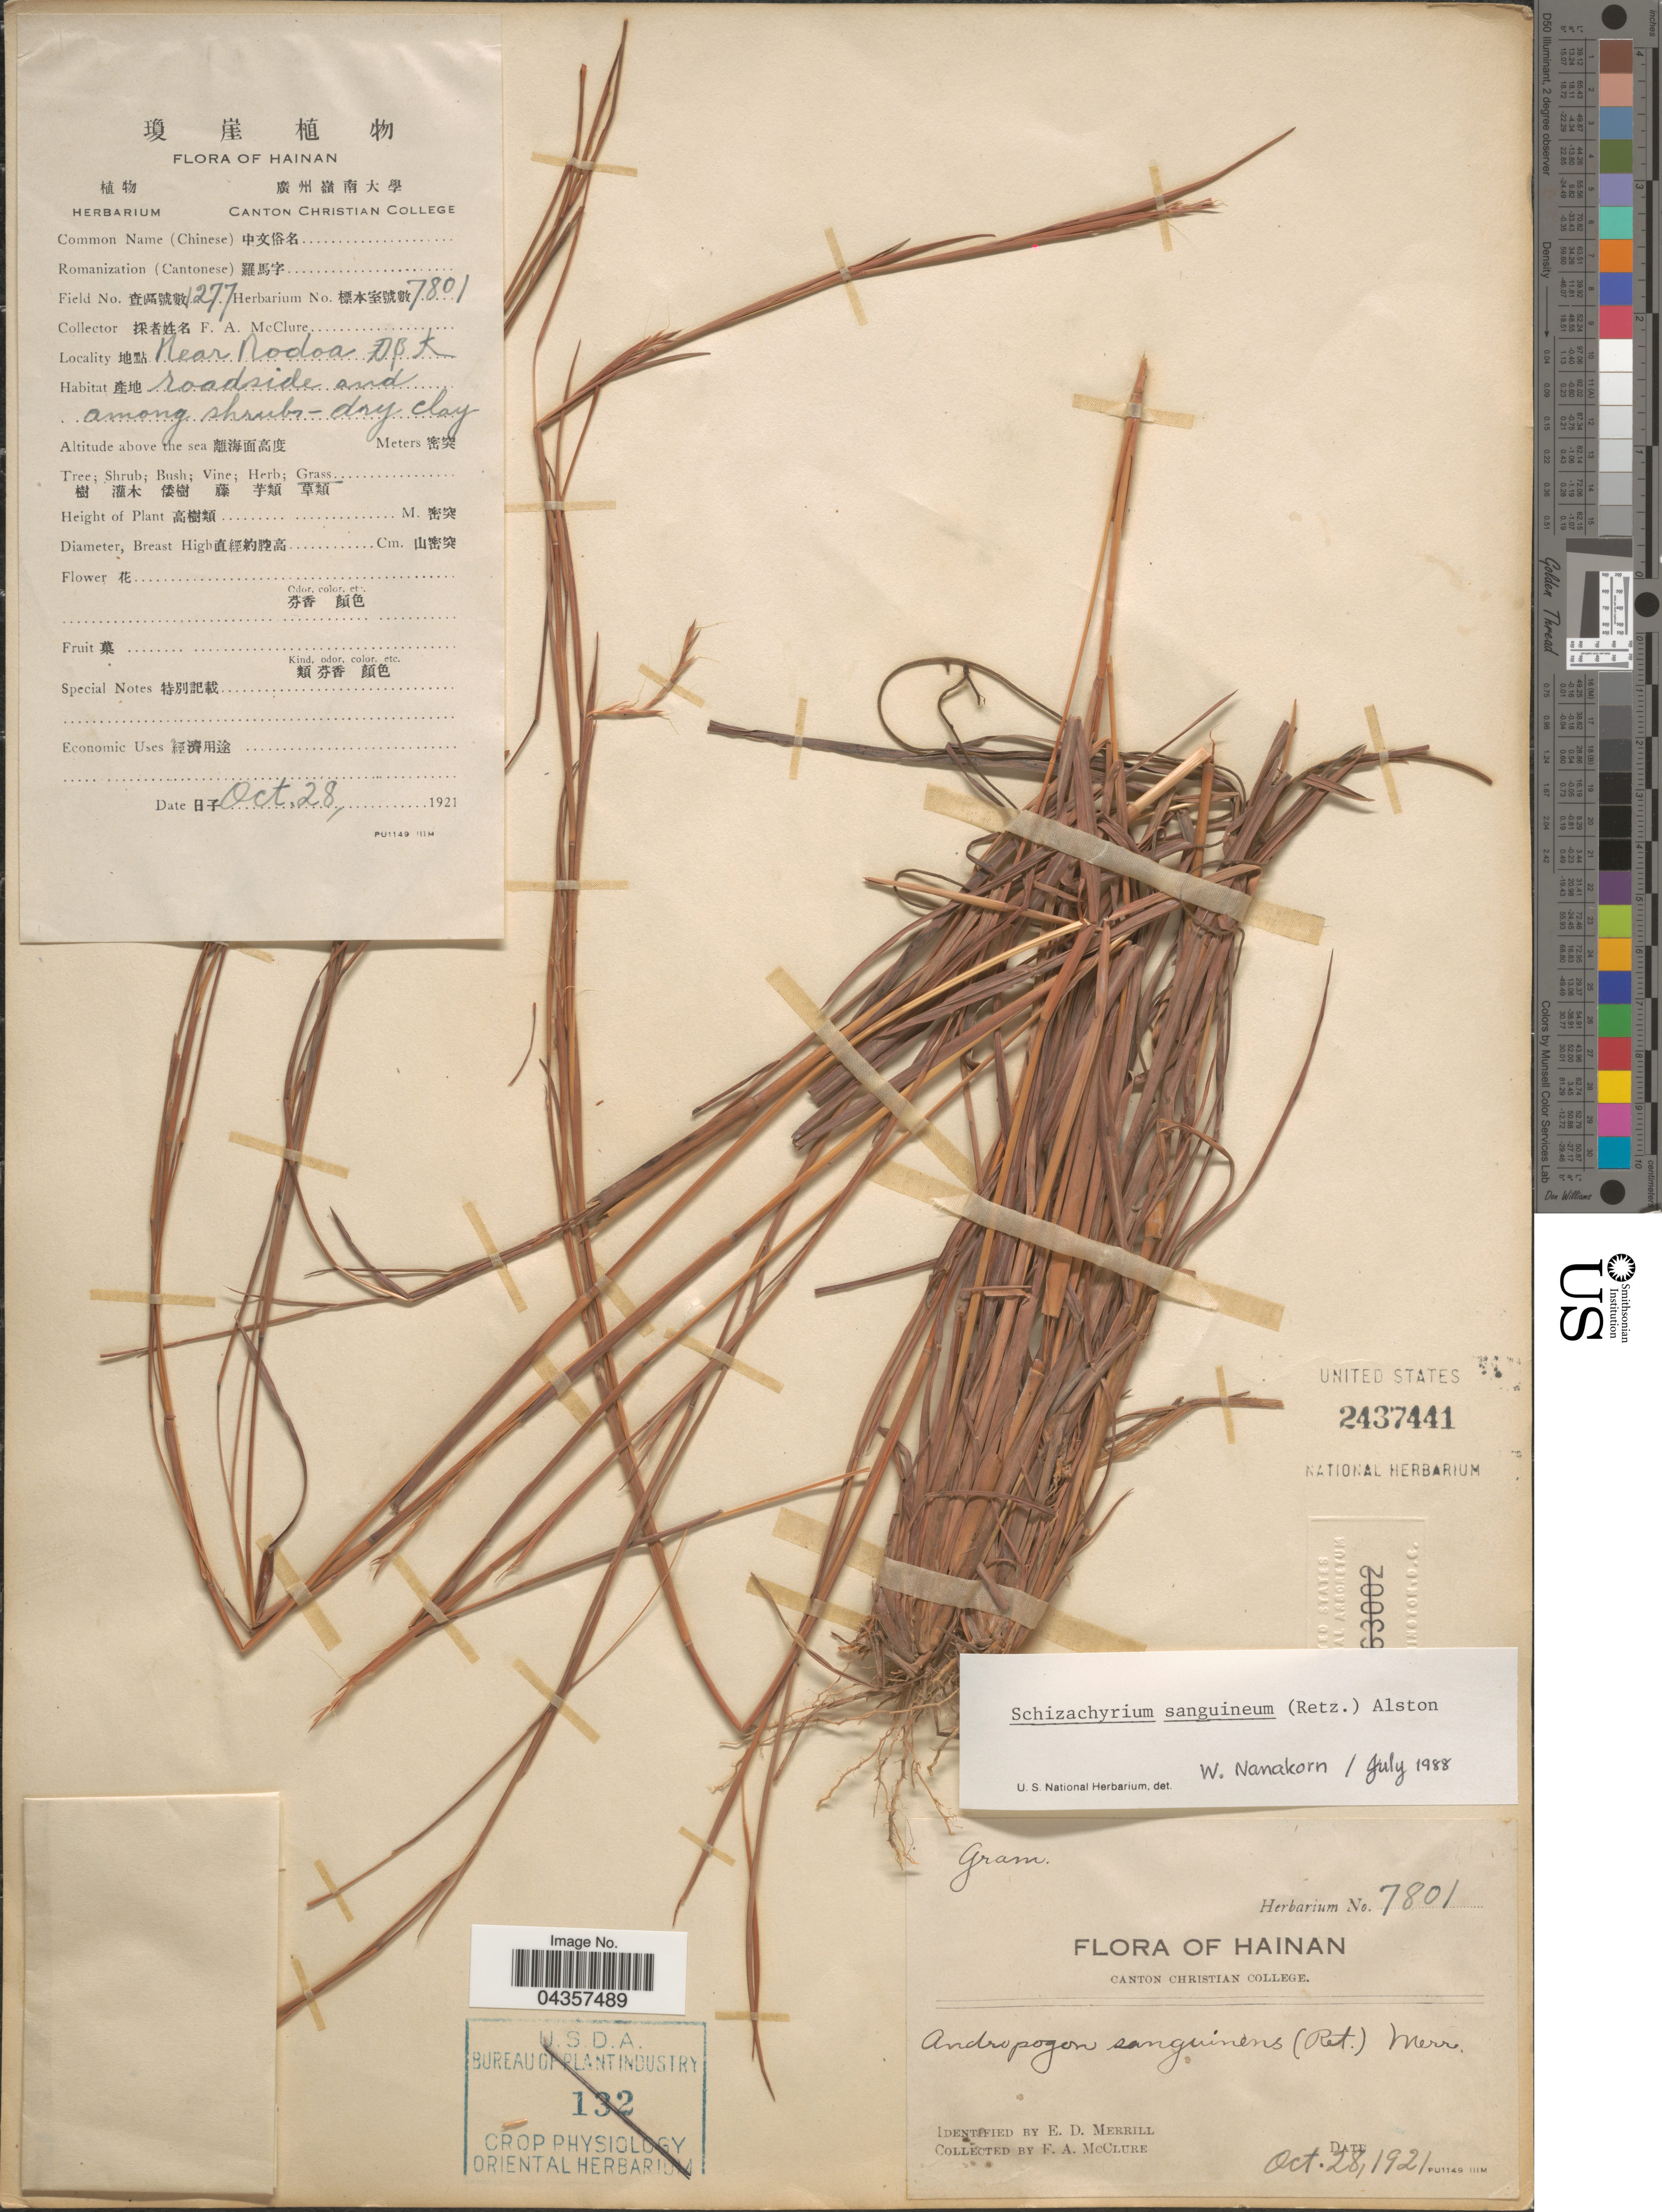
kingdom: Plantae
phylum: Tracheophyta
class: Liliopsida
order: Poales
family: Poaceae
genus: Schizachyrium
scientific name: Schizachyrium sanguineum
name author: (Retz.) Alston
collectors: F. A. McClure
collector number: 7801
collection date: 1921-10-28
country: China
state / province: Hainan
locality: Near Nodoa X.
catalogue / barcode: US 2437441